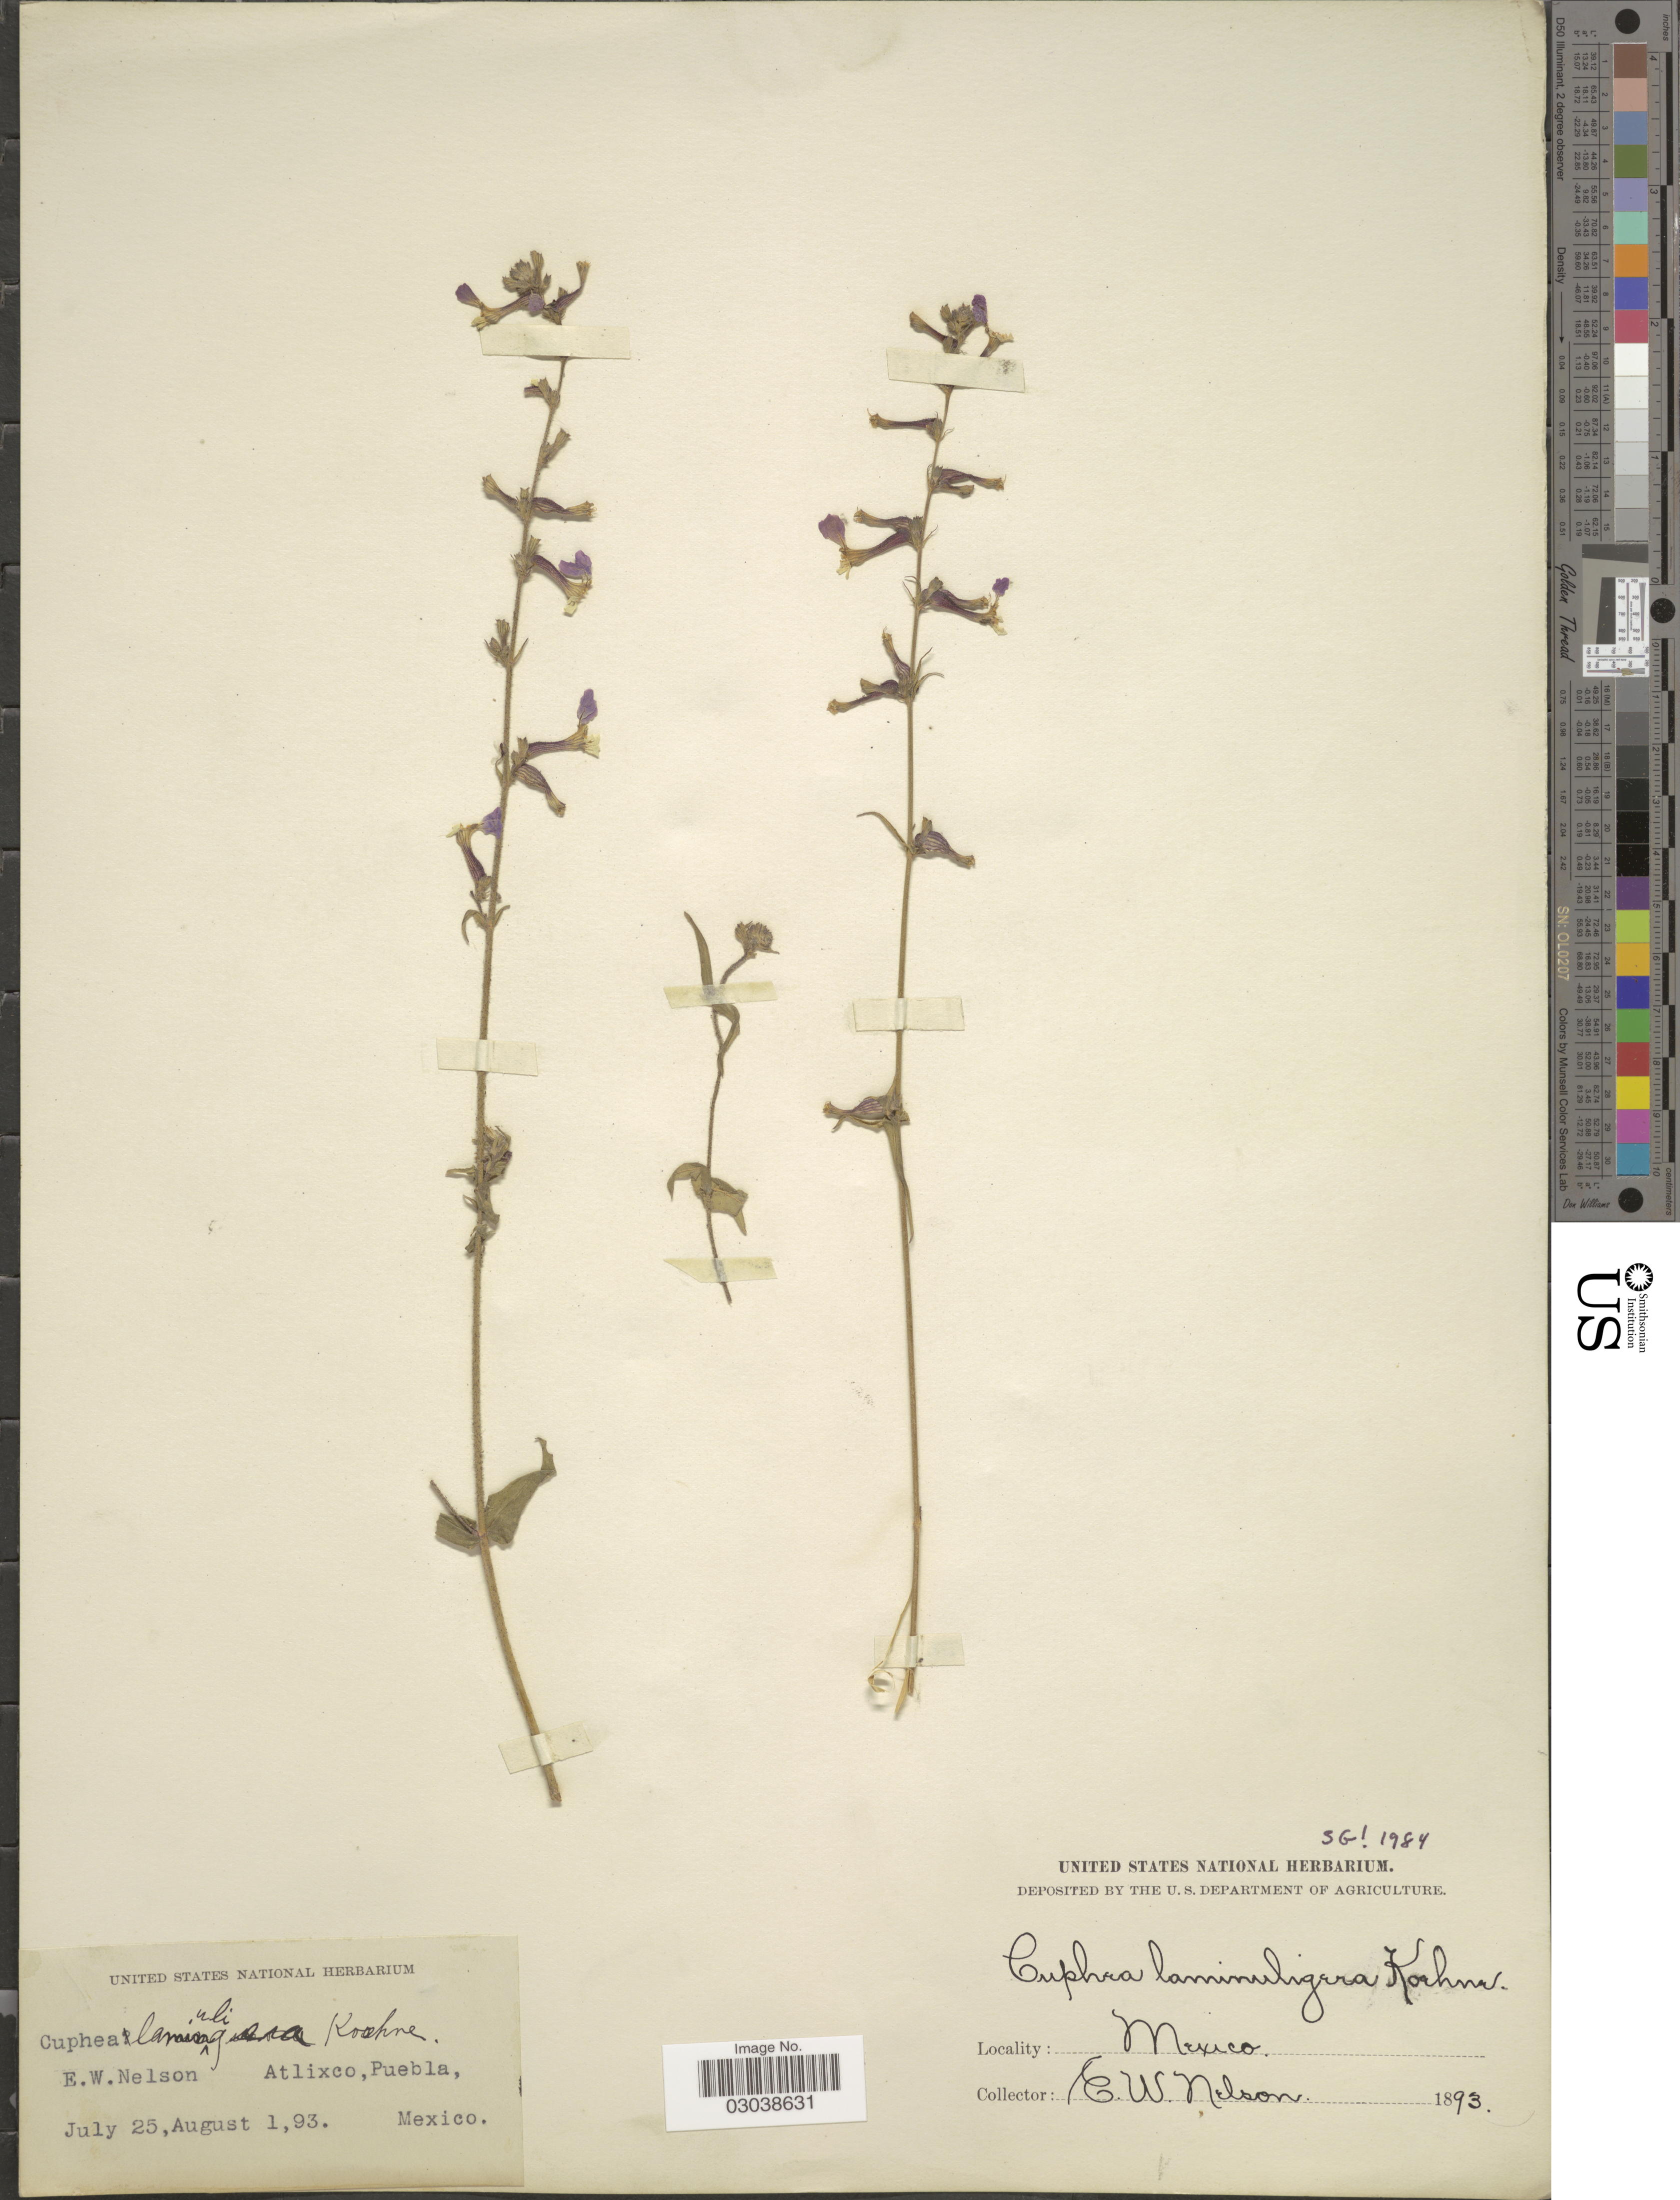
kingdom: Plantae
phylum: Tracheophyta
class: Magnoliopsida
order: Myrtales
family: Lythraceae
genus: Cuphea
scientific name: Cuphea laminuligera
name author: Koehne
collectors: E. W. Nelson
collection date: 1893-07-25/1893-08-25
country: Mexico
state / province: Puebla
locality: Atlixco, Puebla.